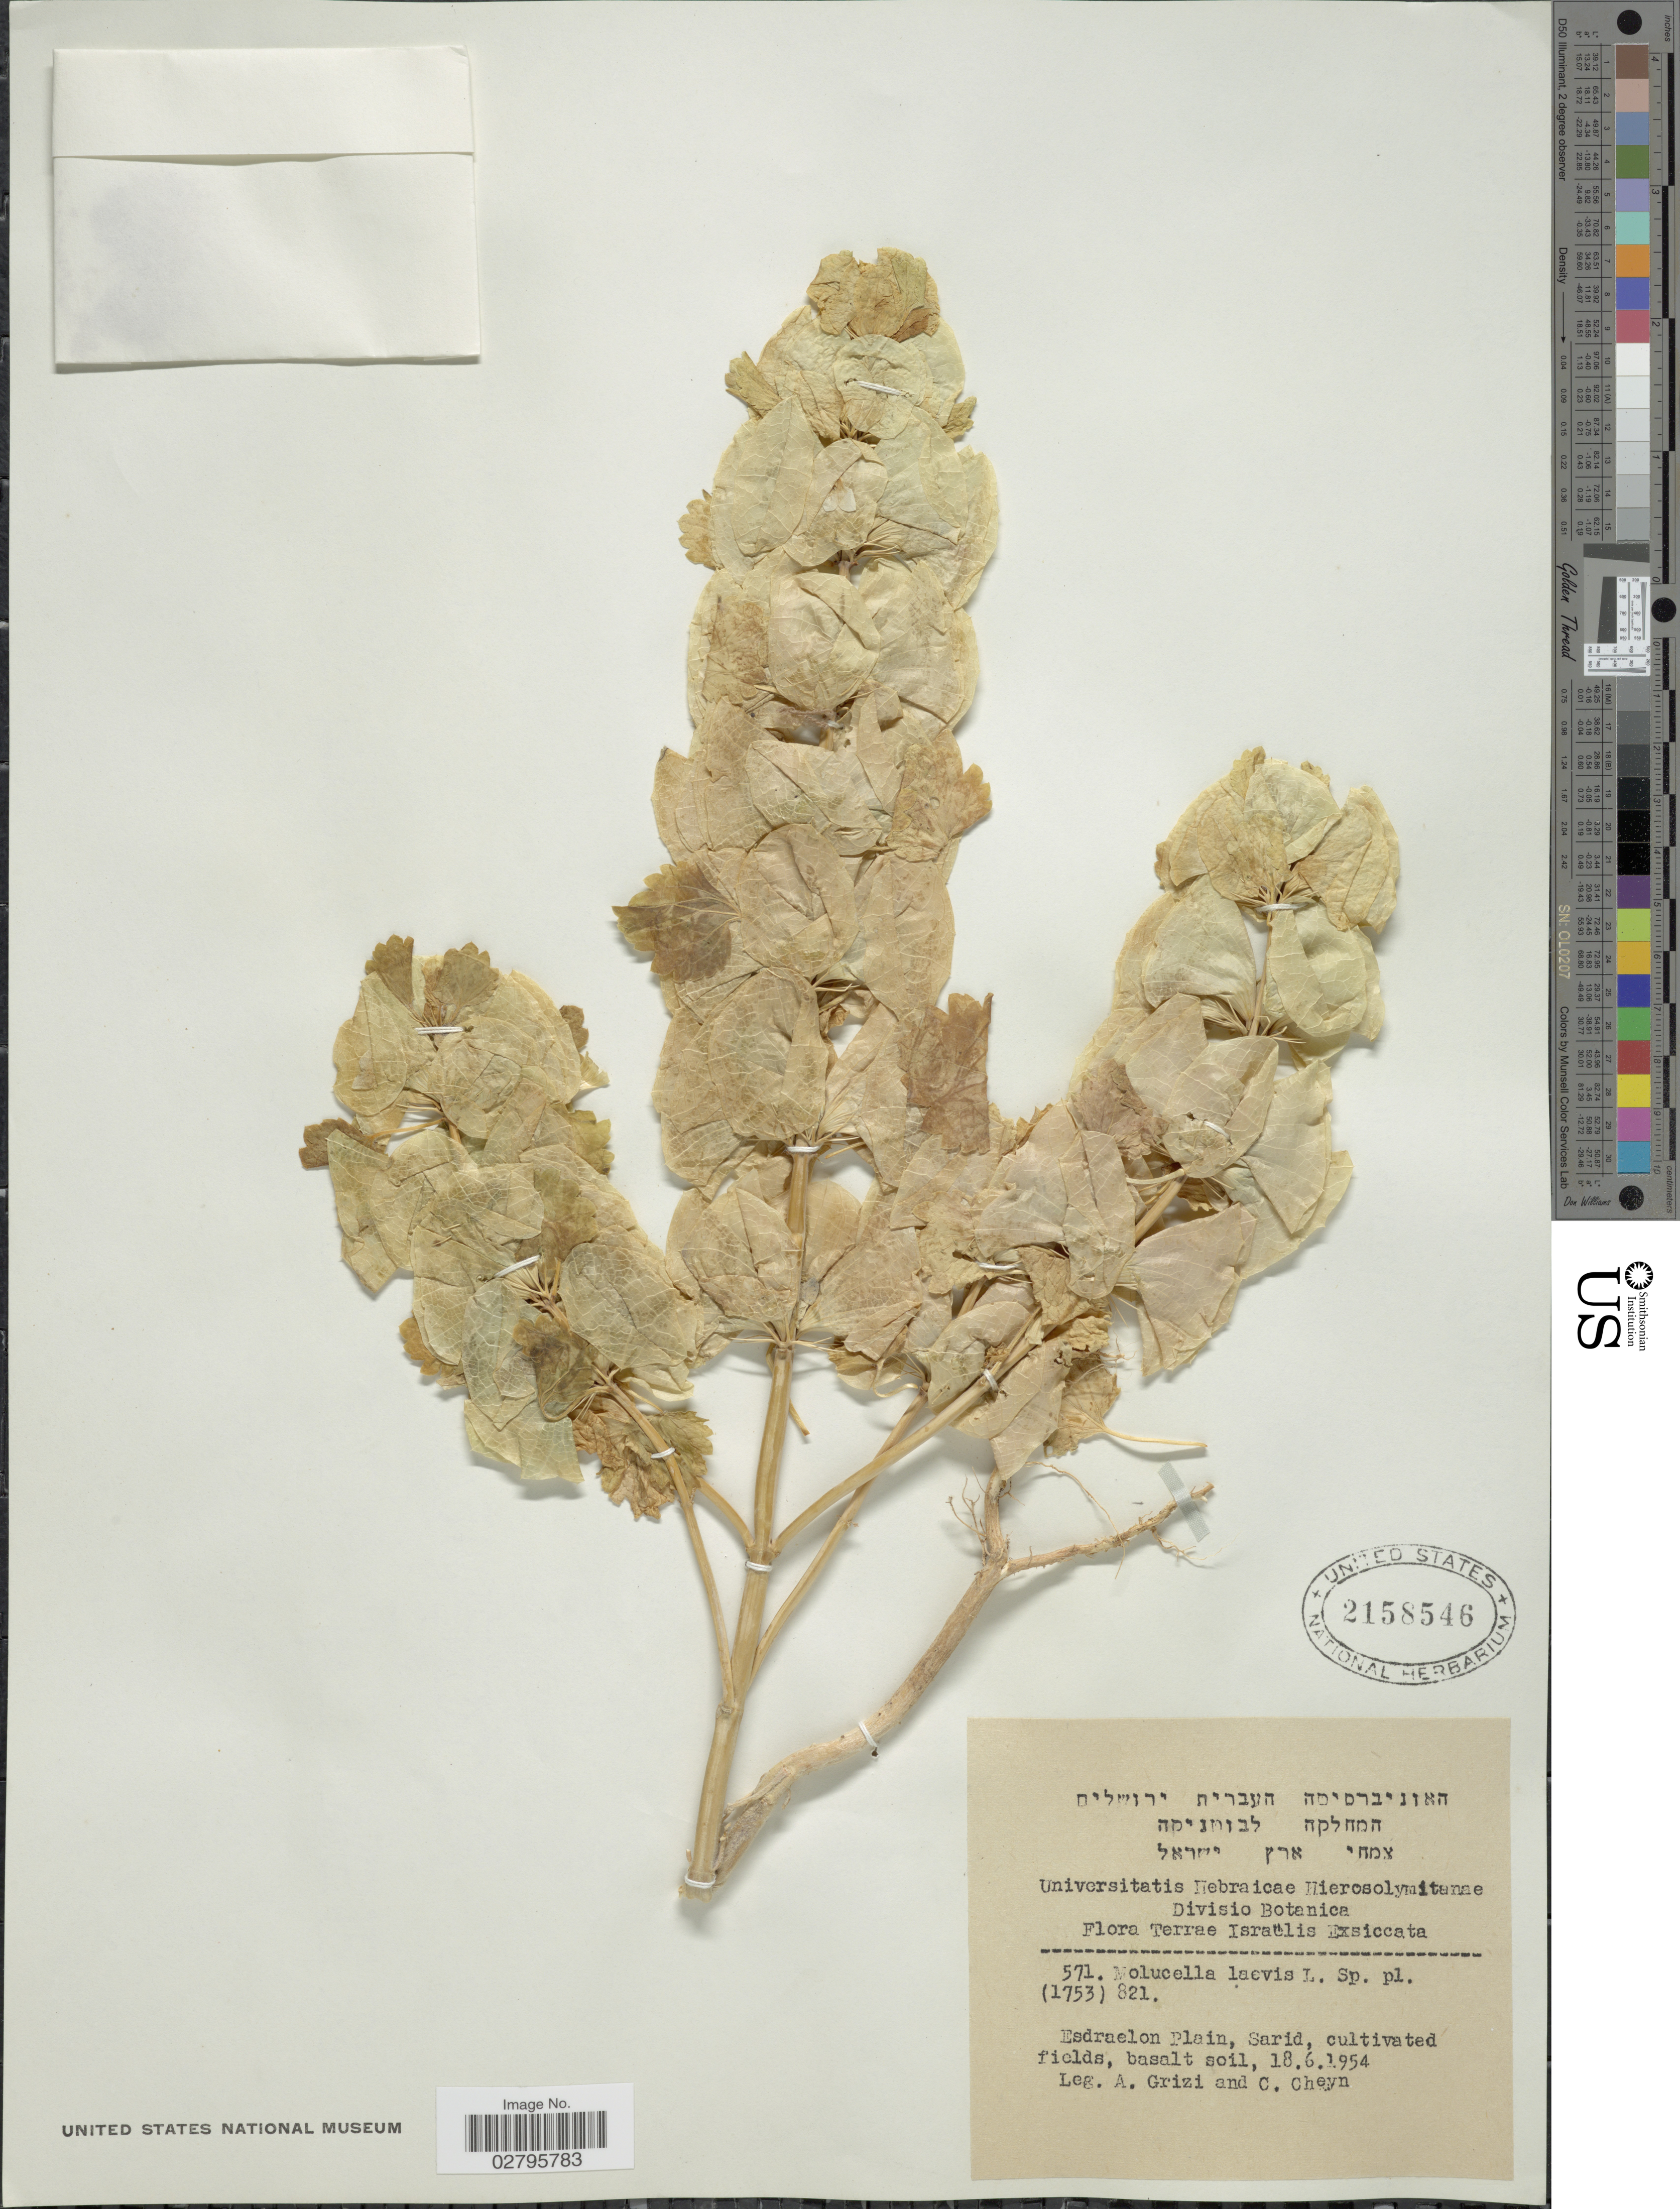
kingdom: Plantae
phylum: Tracheophyta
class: Magnoliopsida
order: Lamiales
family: Lamiaceae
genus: Moluccella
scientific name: Moluccella laevis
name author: L.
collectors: A. Grizi & C. Cheyn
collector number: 571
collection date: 1954-06-18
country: Israel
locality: Terrae Israel. Esdraelon Plain, Sarid.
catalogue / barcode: US 2158546